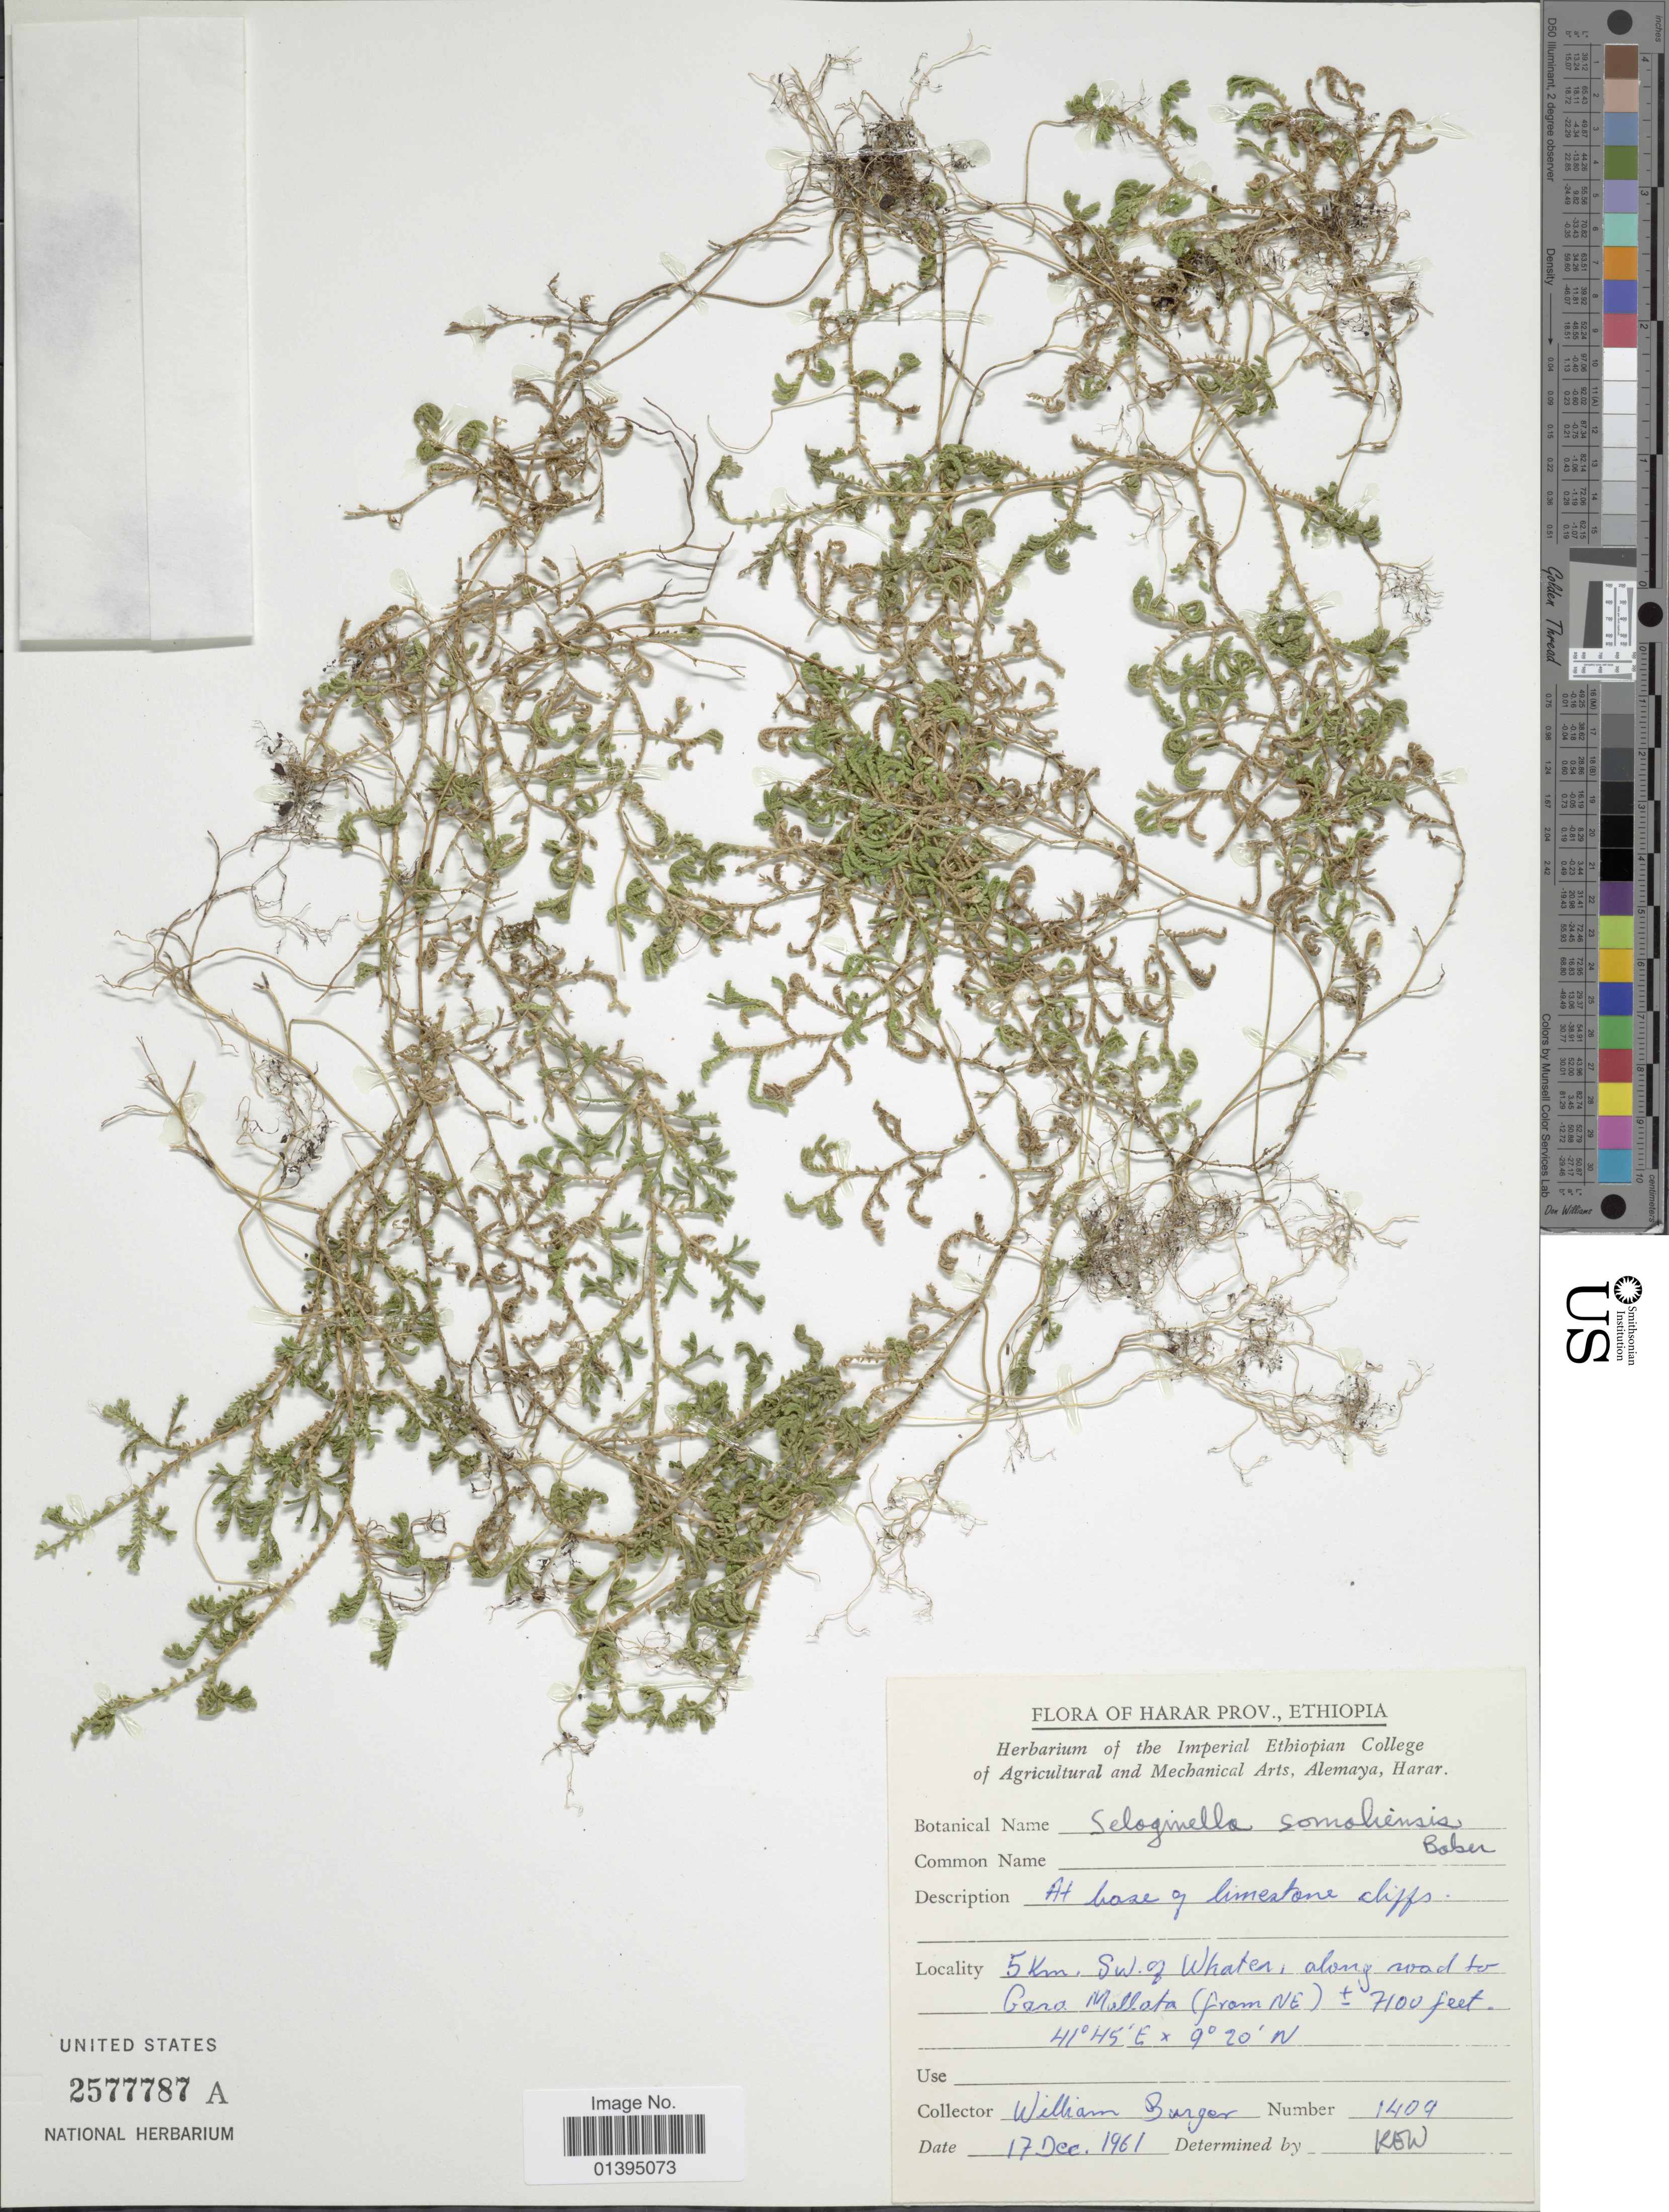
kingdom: Plantae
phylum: Tracheophyta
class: Lycopodiopsida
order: Selaginellales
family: Selaginellaceae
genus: Selaginella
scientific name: Selaginella yemensis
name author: (Sw.) Spring ex Decne.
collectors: W. Burger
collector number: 1409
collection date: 1961-12-17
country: Ethiopia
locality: Harar Prov., 5 km S.W. of Whater, along road to Gera Mallata (from NE) [interpreted]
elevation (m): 2164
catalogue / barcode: US 2577787A